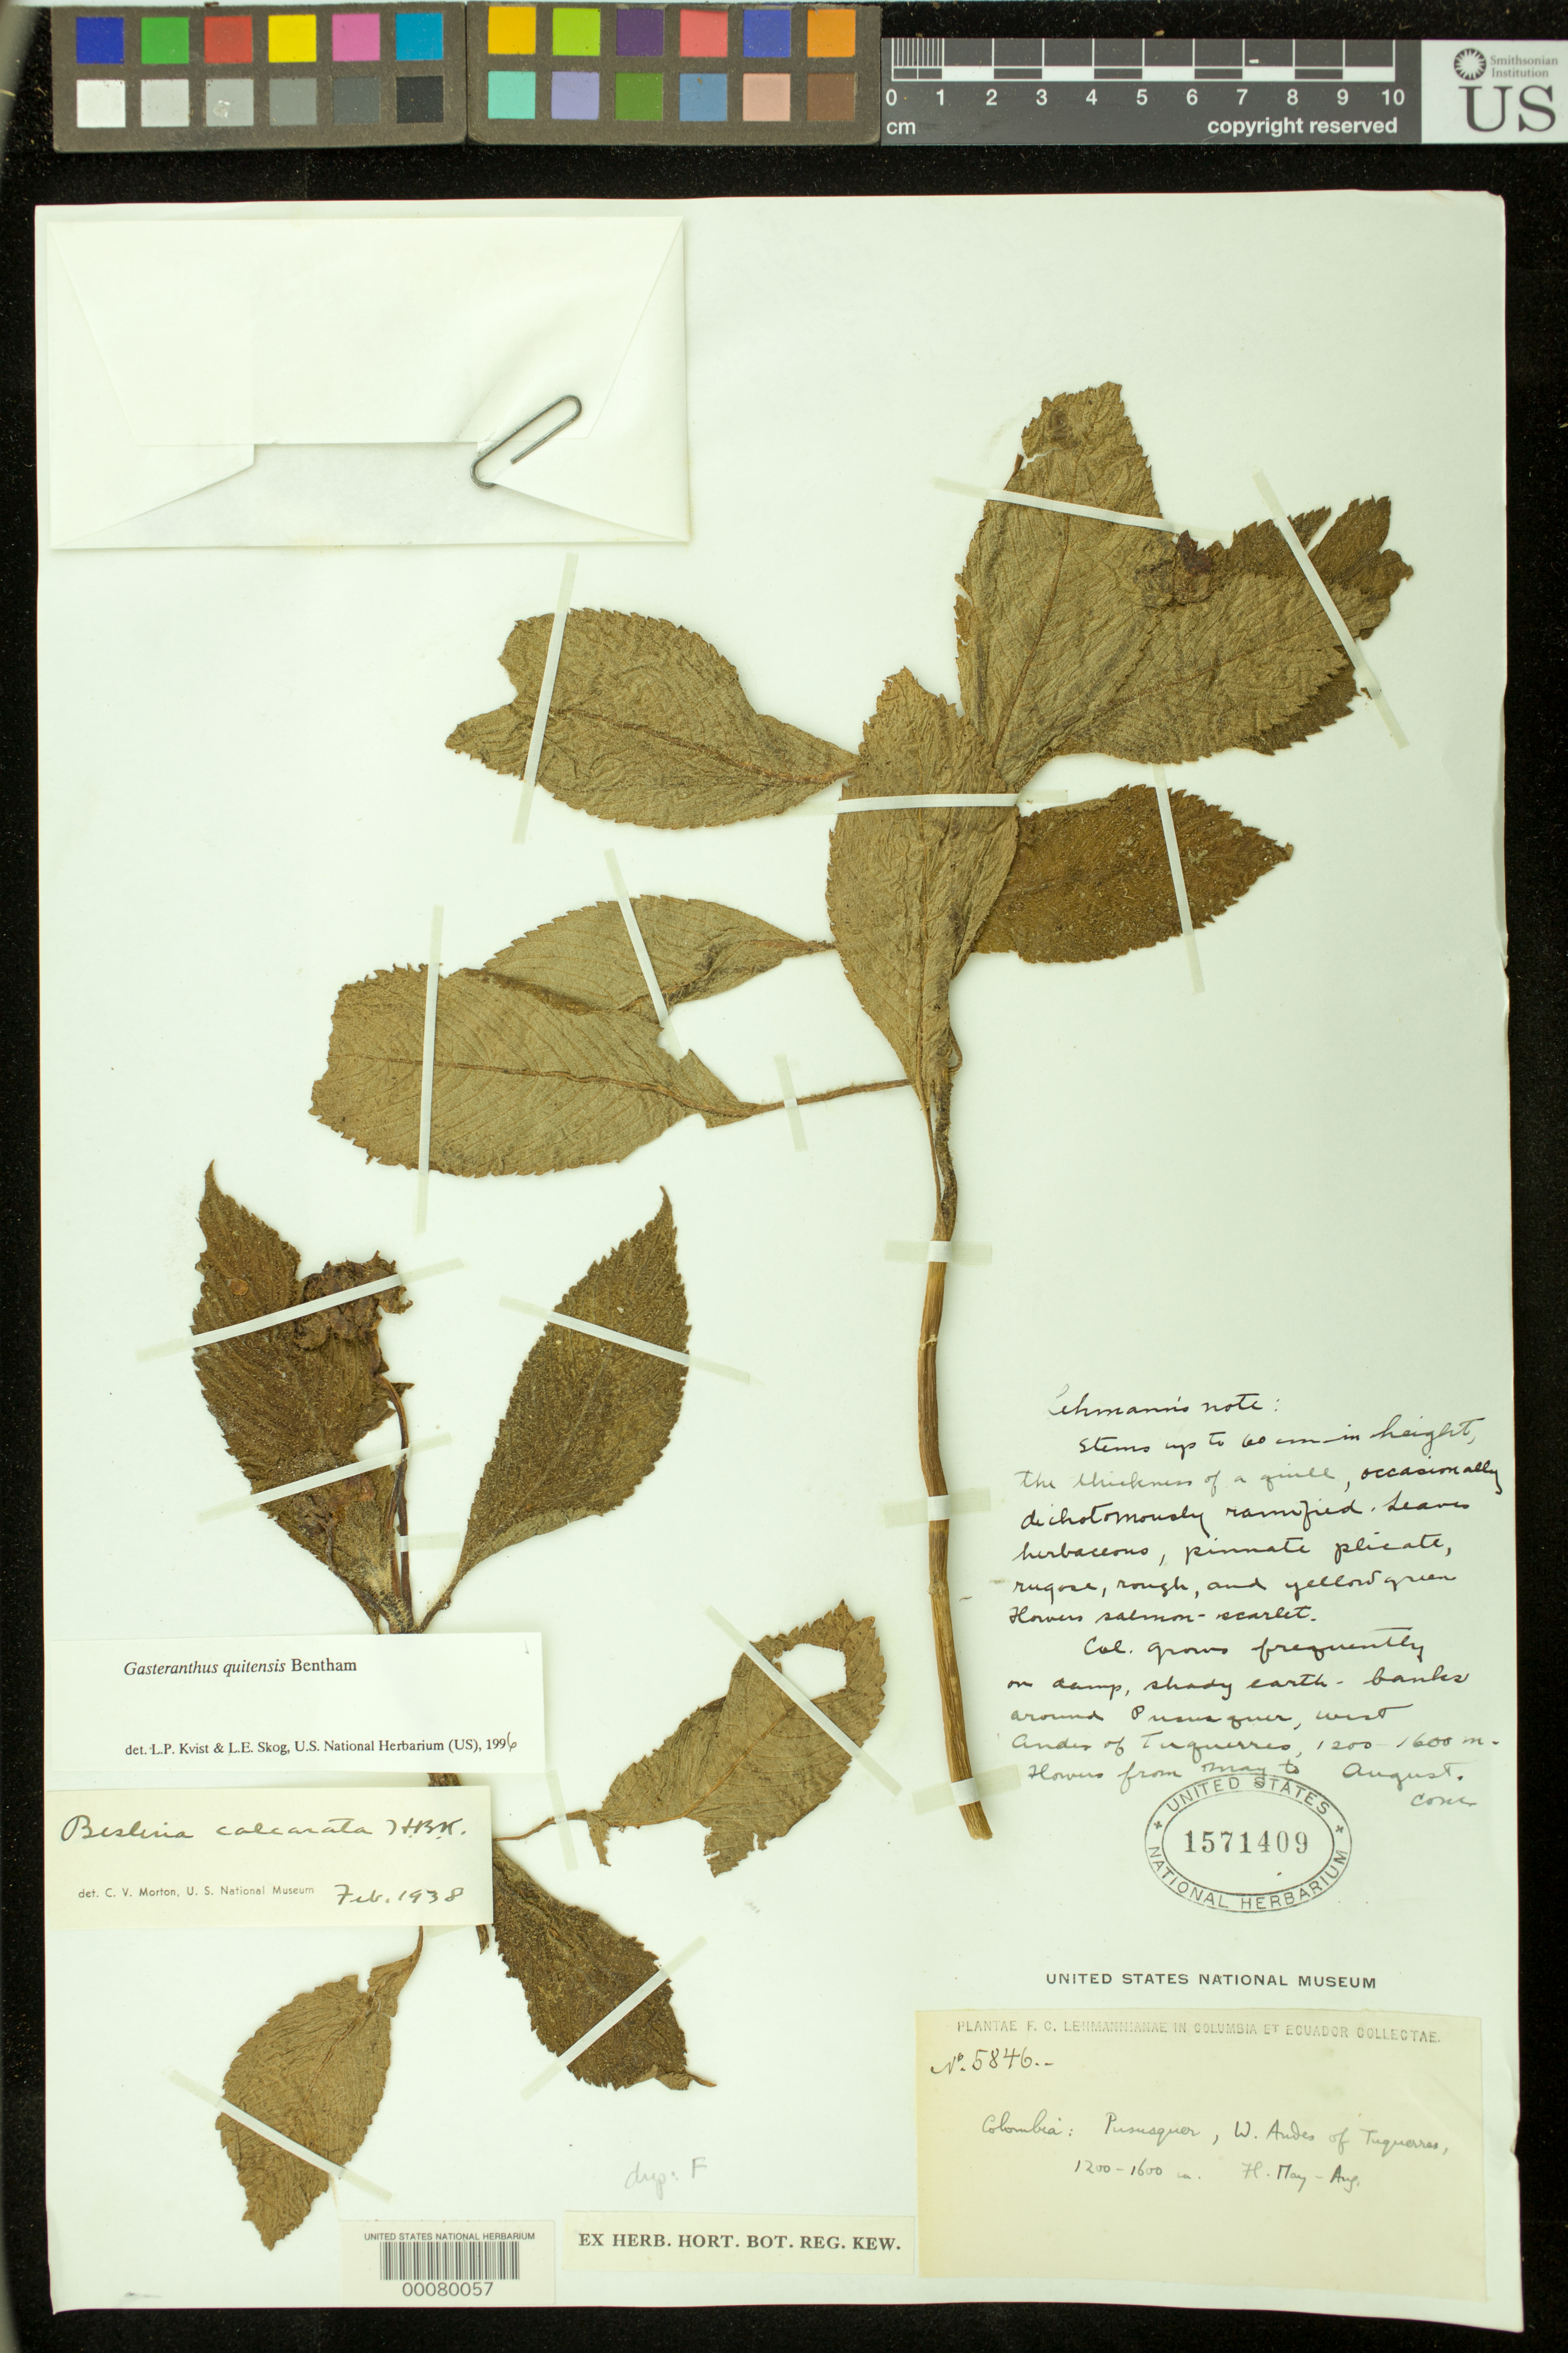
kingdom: Plantae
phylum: Tracheophyta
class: Magnoliopsida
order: Lamiales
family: Gesneriaceae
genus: Gasteranthus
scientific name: Gasteranthus quitensis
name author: Benth.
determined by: Skog, Laurence E.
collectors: F. C. Lehmann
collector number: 5846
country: Colombia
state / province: Nariño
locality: Pususquer, W. Andes of Tuquerres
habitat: Grows frequently on damp, shady earth-banks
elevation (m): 1200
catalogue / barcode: US 1571409